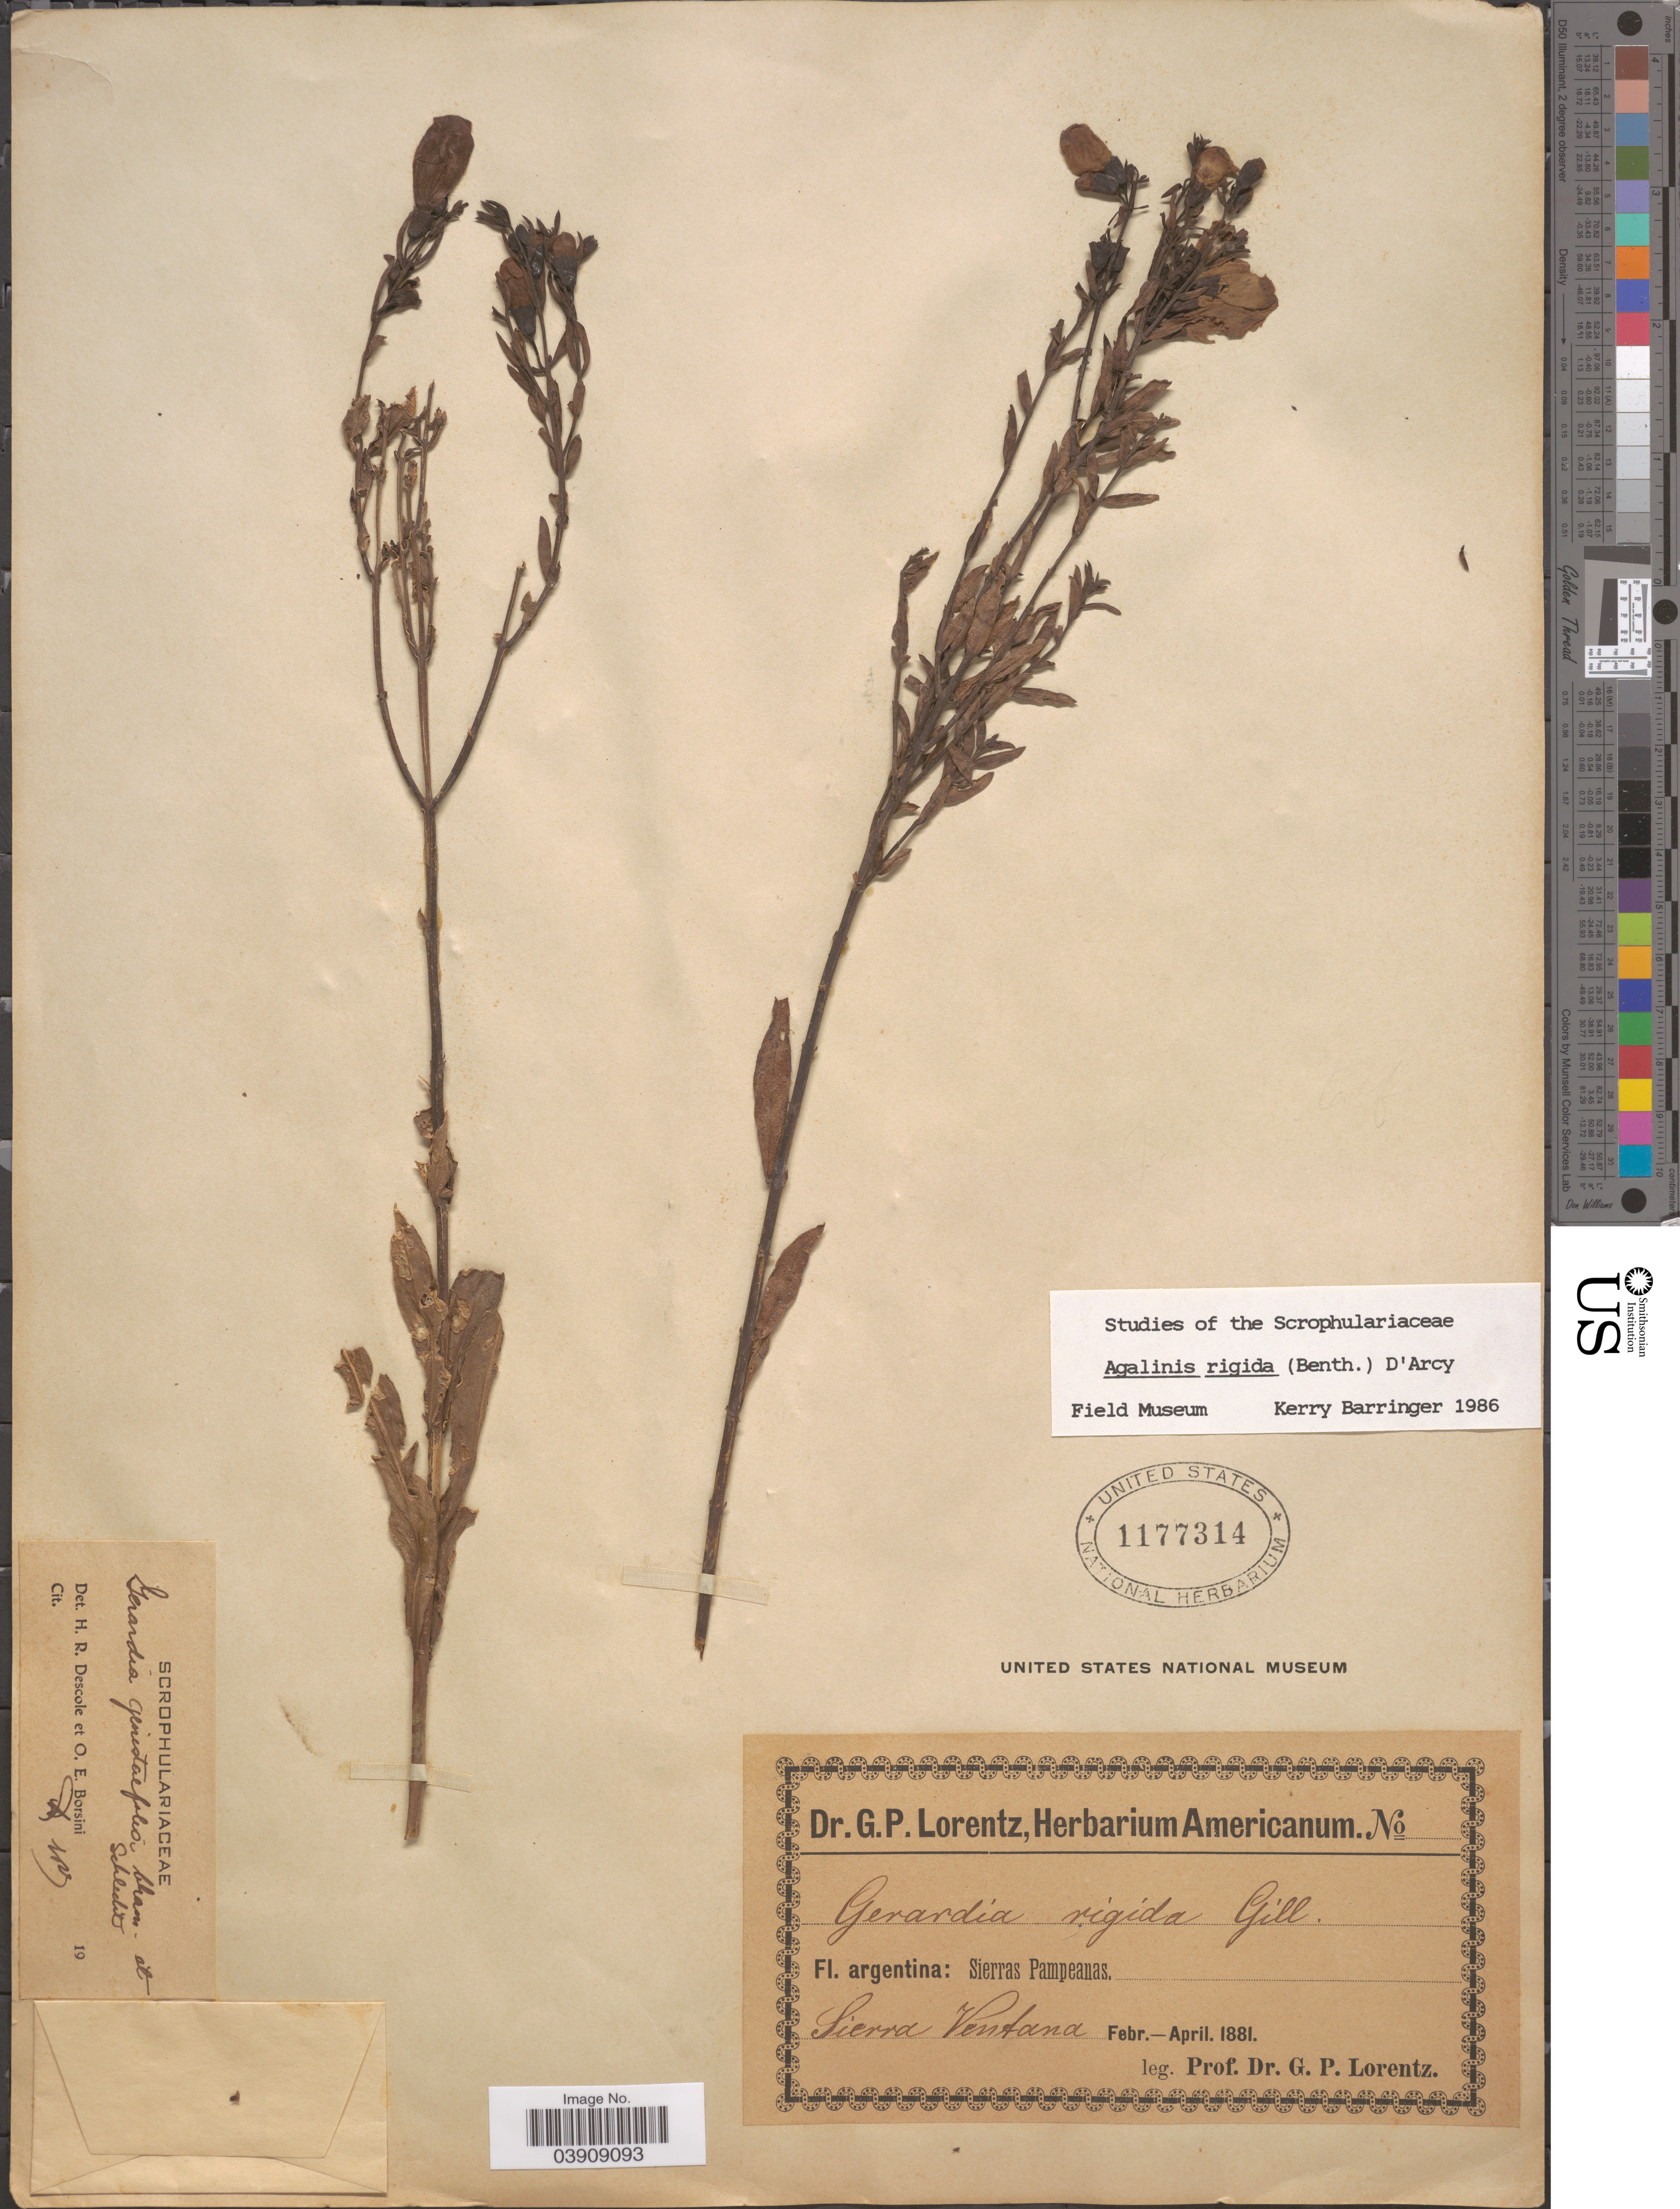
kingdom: Plantae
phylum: Tracheophyta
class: Magnoliopsida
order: Lamiales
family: Orobanchaceae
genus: Agalinis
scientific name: Agalinis rigida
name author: (Gillies ex Benth.) D'Arcy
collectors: G. Lorentz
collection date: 1881-02/1881-04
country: Argentina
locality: Sierras Pampeanas. Sierra Ventana.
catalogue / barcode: US 1177314